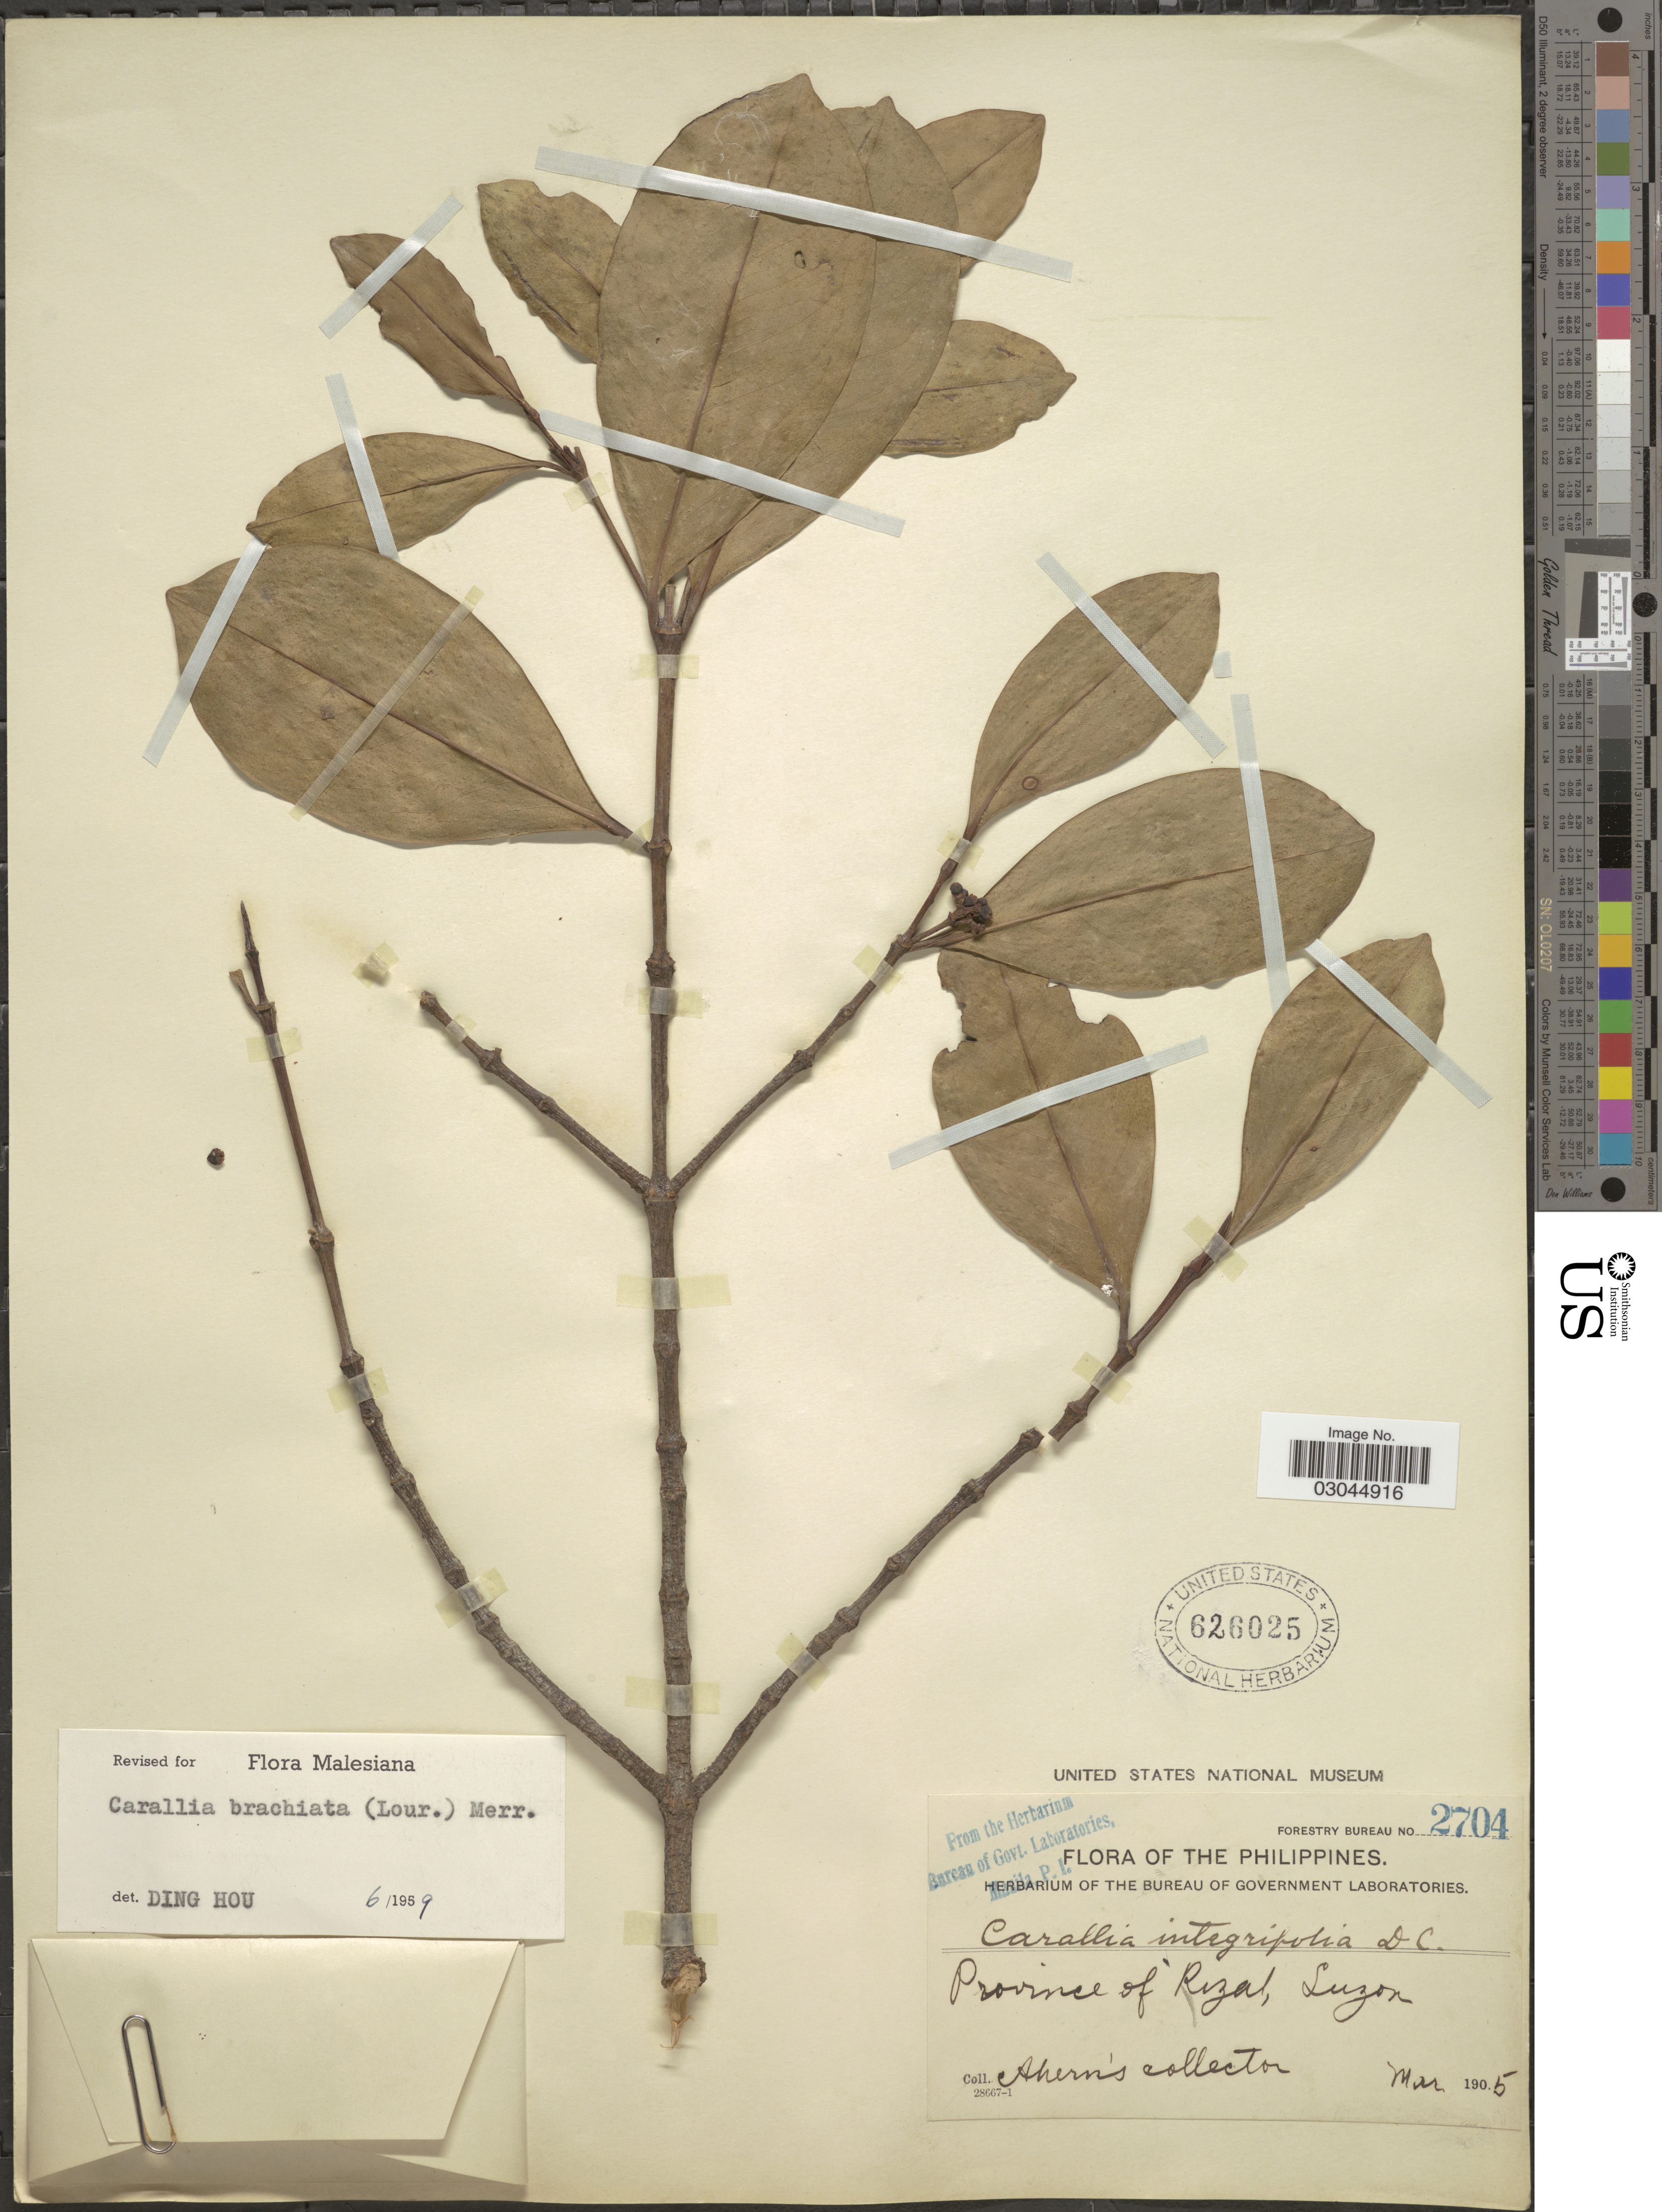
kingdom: Plantae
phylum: Tracheophyta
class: Magnoliopsida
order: Malpighiales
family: Rhizophoraceae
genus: Carallia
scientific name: Carallia brachiata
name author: (Lour.) Merr.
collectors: Ahern's collector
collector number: Forestry Bureau 2704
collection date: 1905-03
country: Philippines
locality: Province of Rizal, Luzon.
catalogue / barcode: US 626025